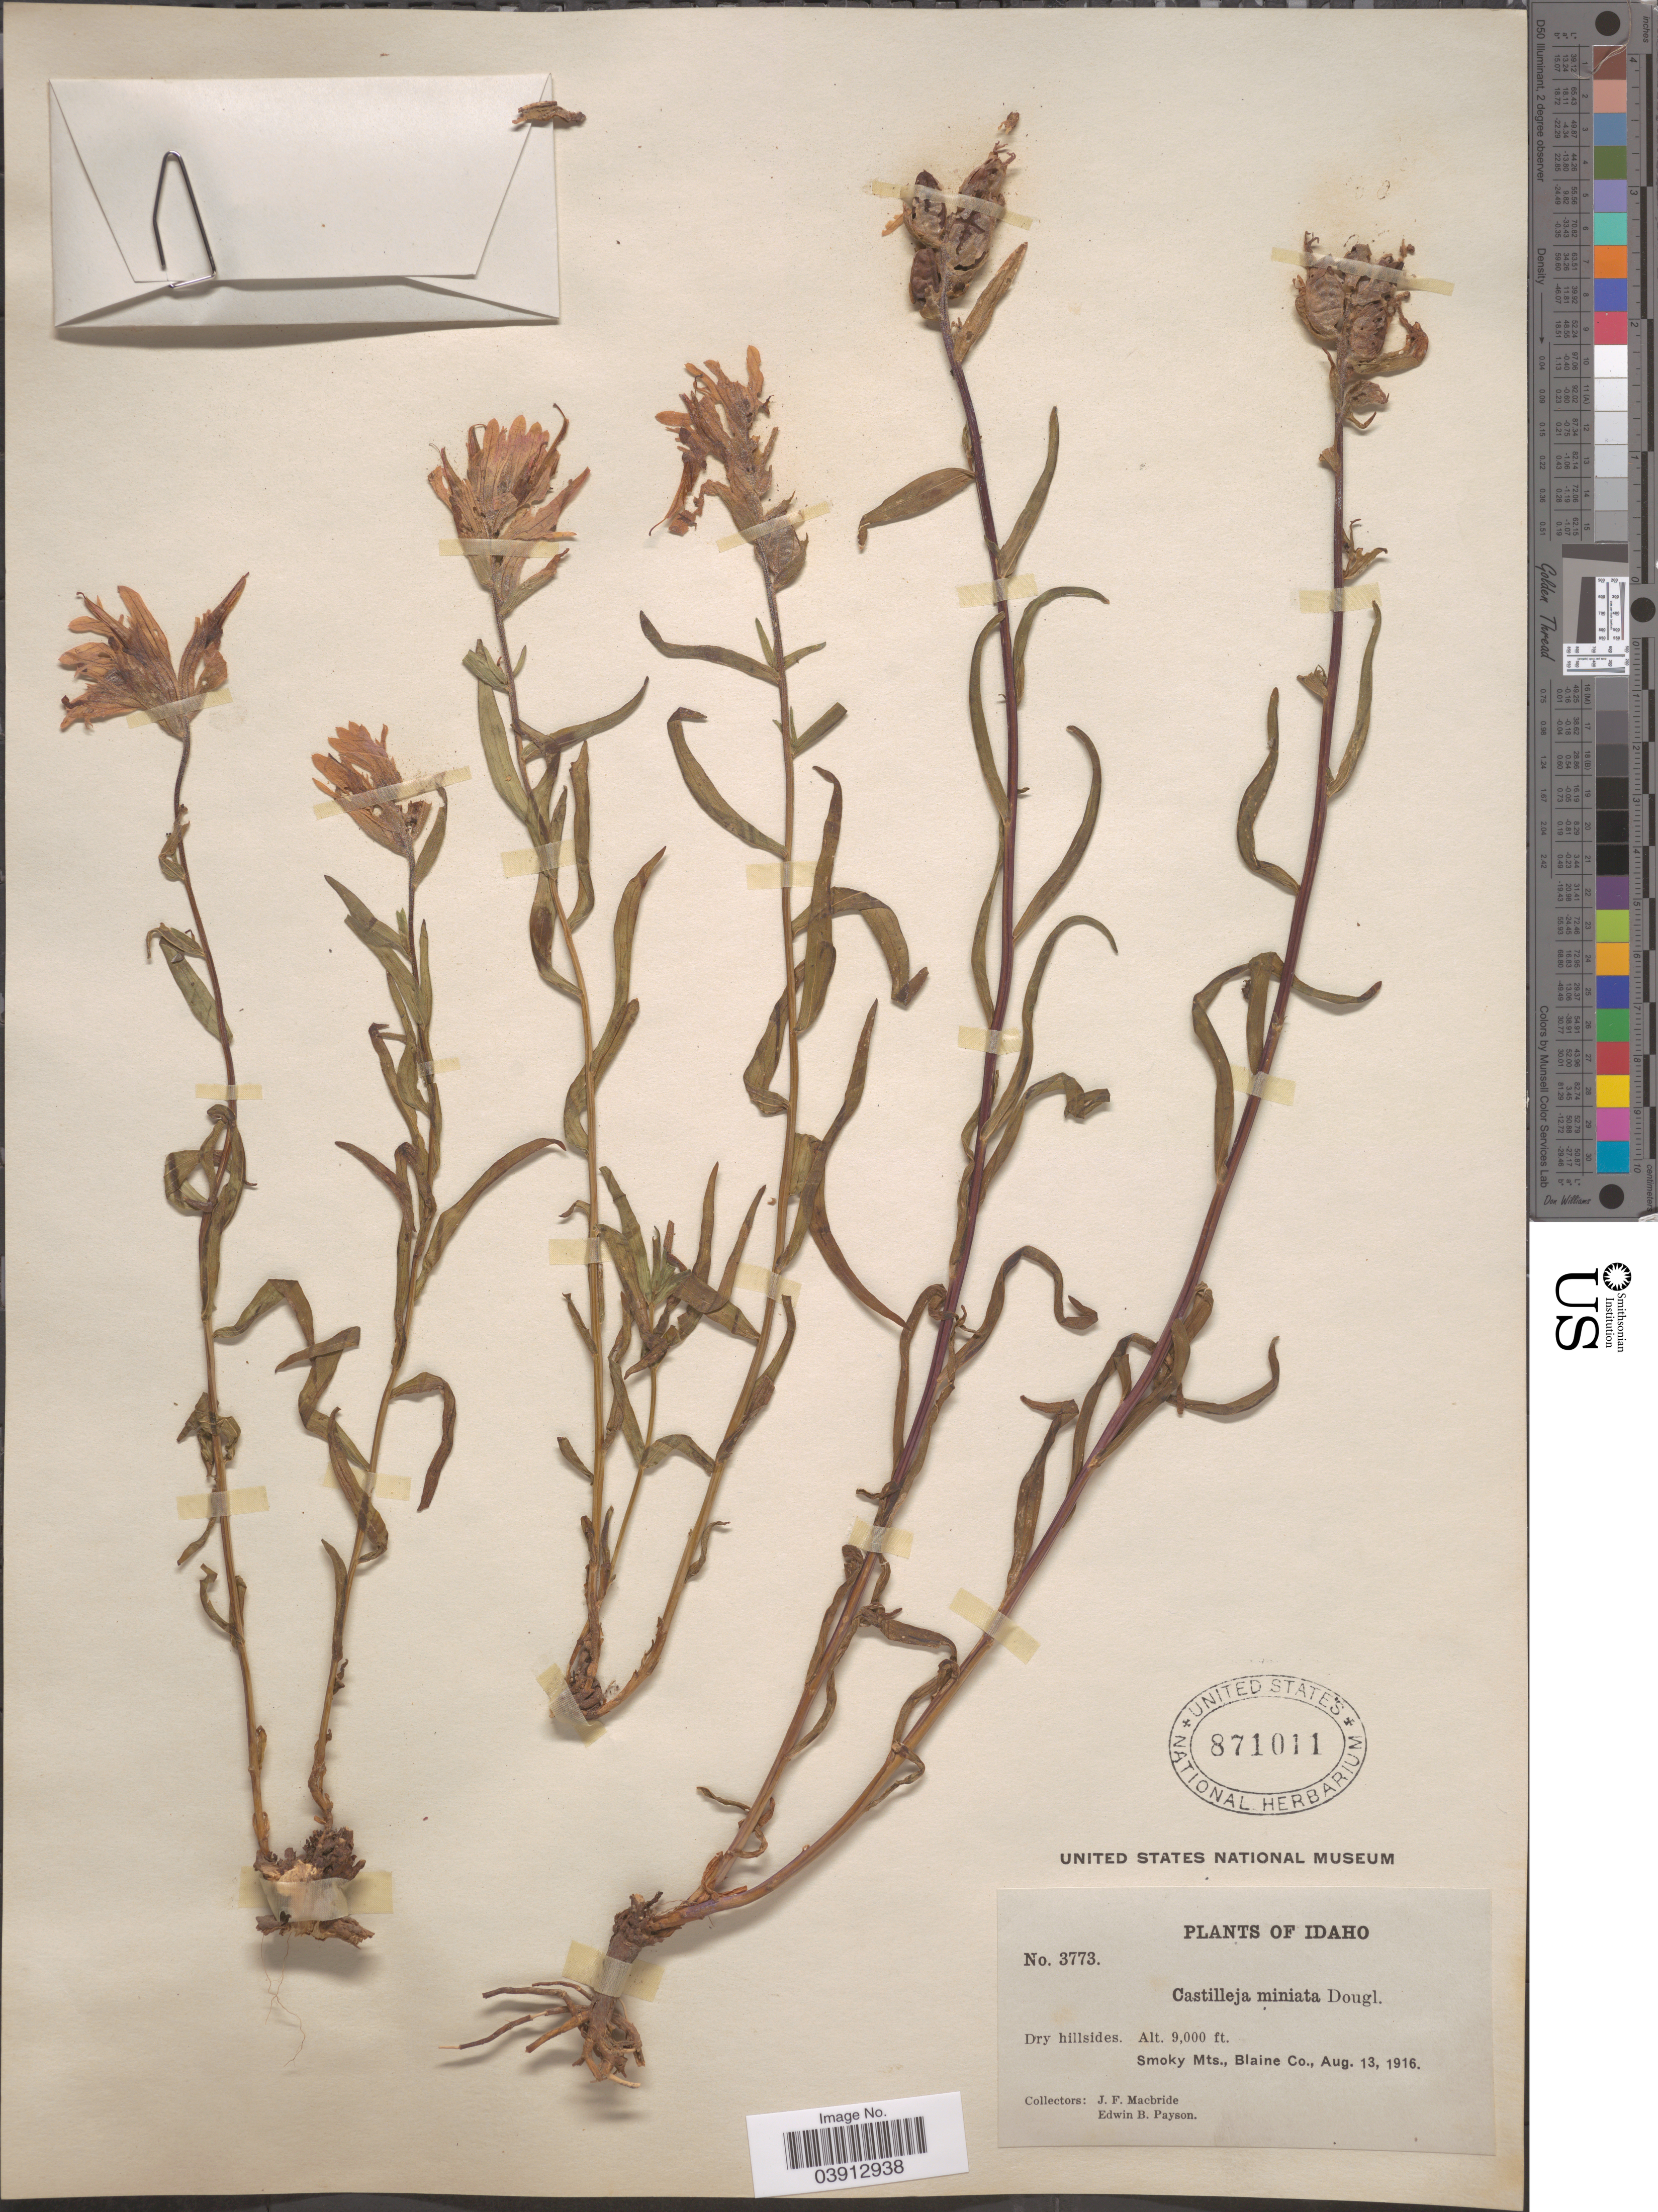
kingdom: Plantae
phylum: Tracheophyta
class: Magnoliopsida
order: Lamiales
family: Orobanchaceae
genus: Castilleja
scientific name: Castilleja miniata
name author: Douglas ex Hook.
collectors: J. F. Macbride & E. B. Payson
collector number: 3773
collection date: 1916-08-13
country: United States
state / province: Idaho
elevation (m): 2743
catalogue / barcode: US 871011